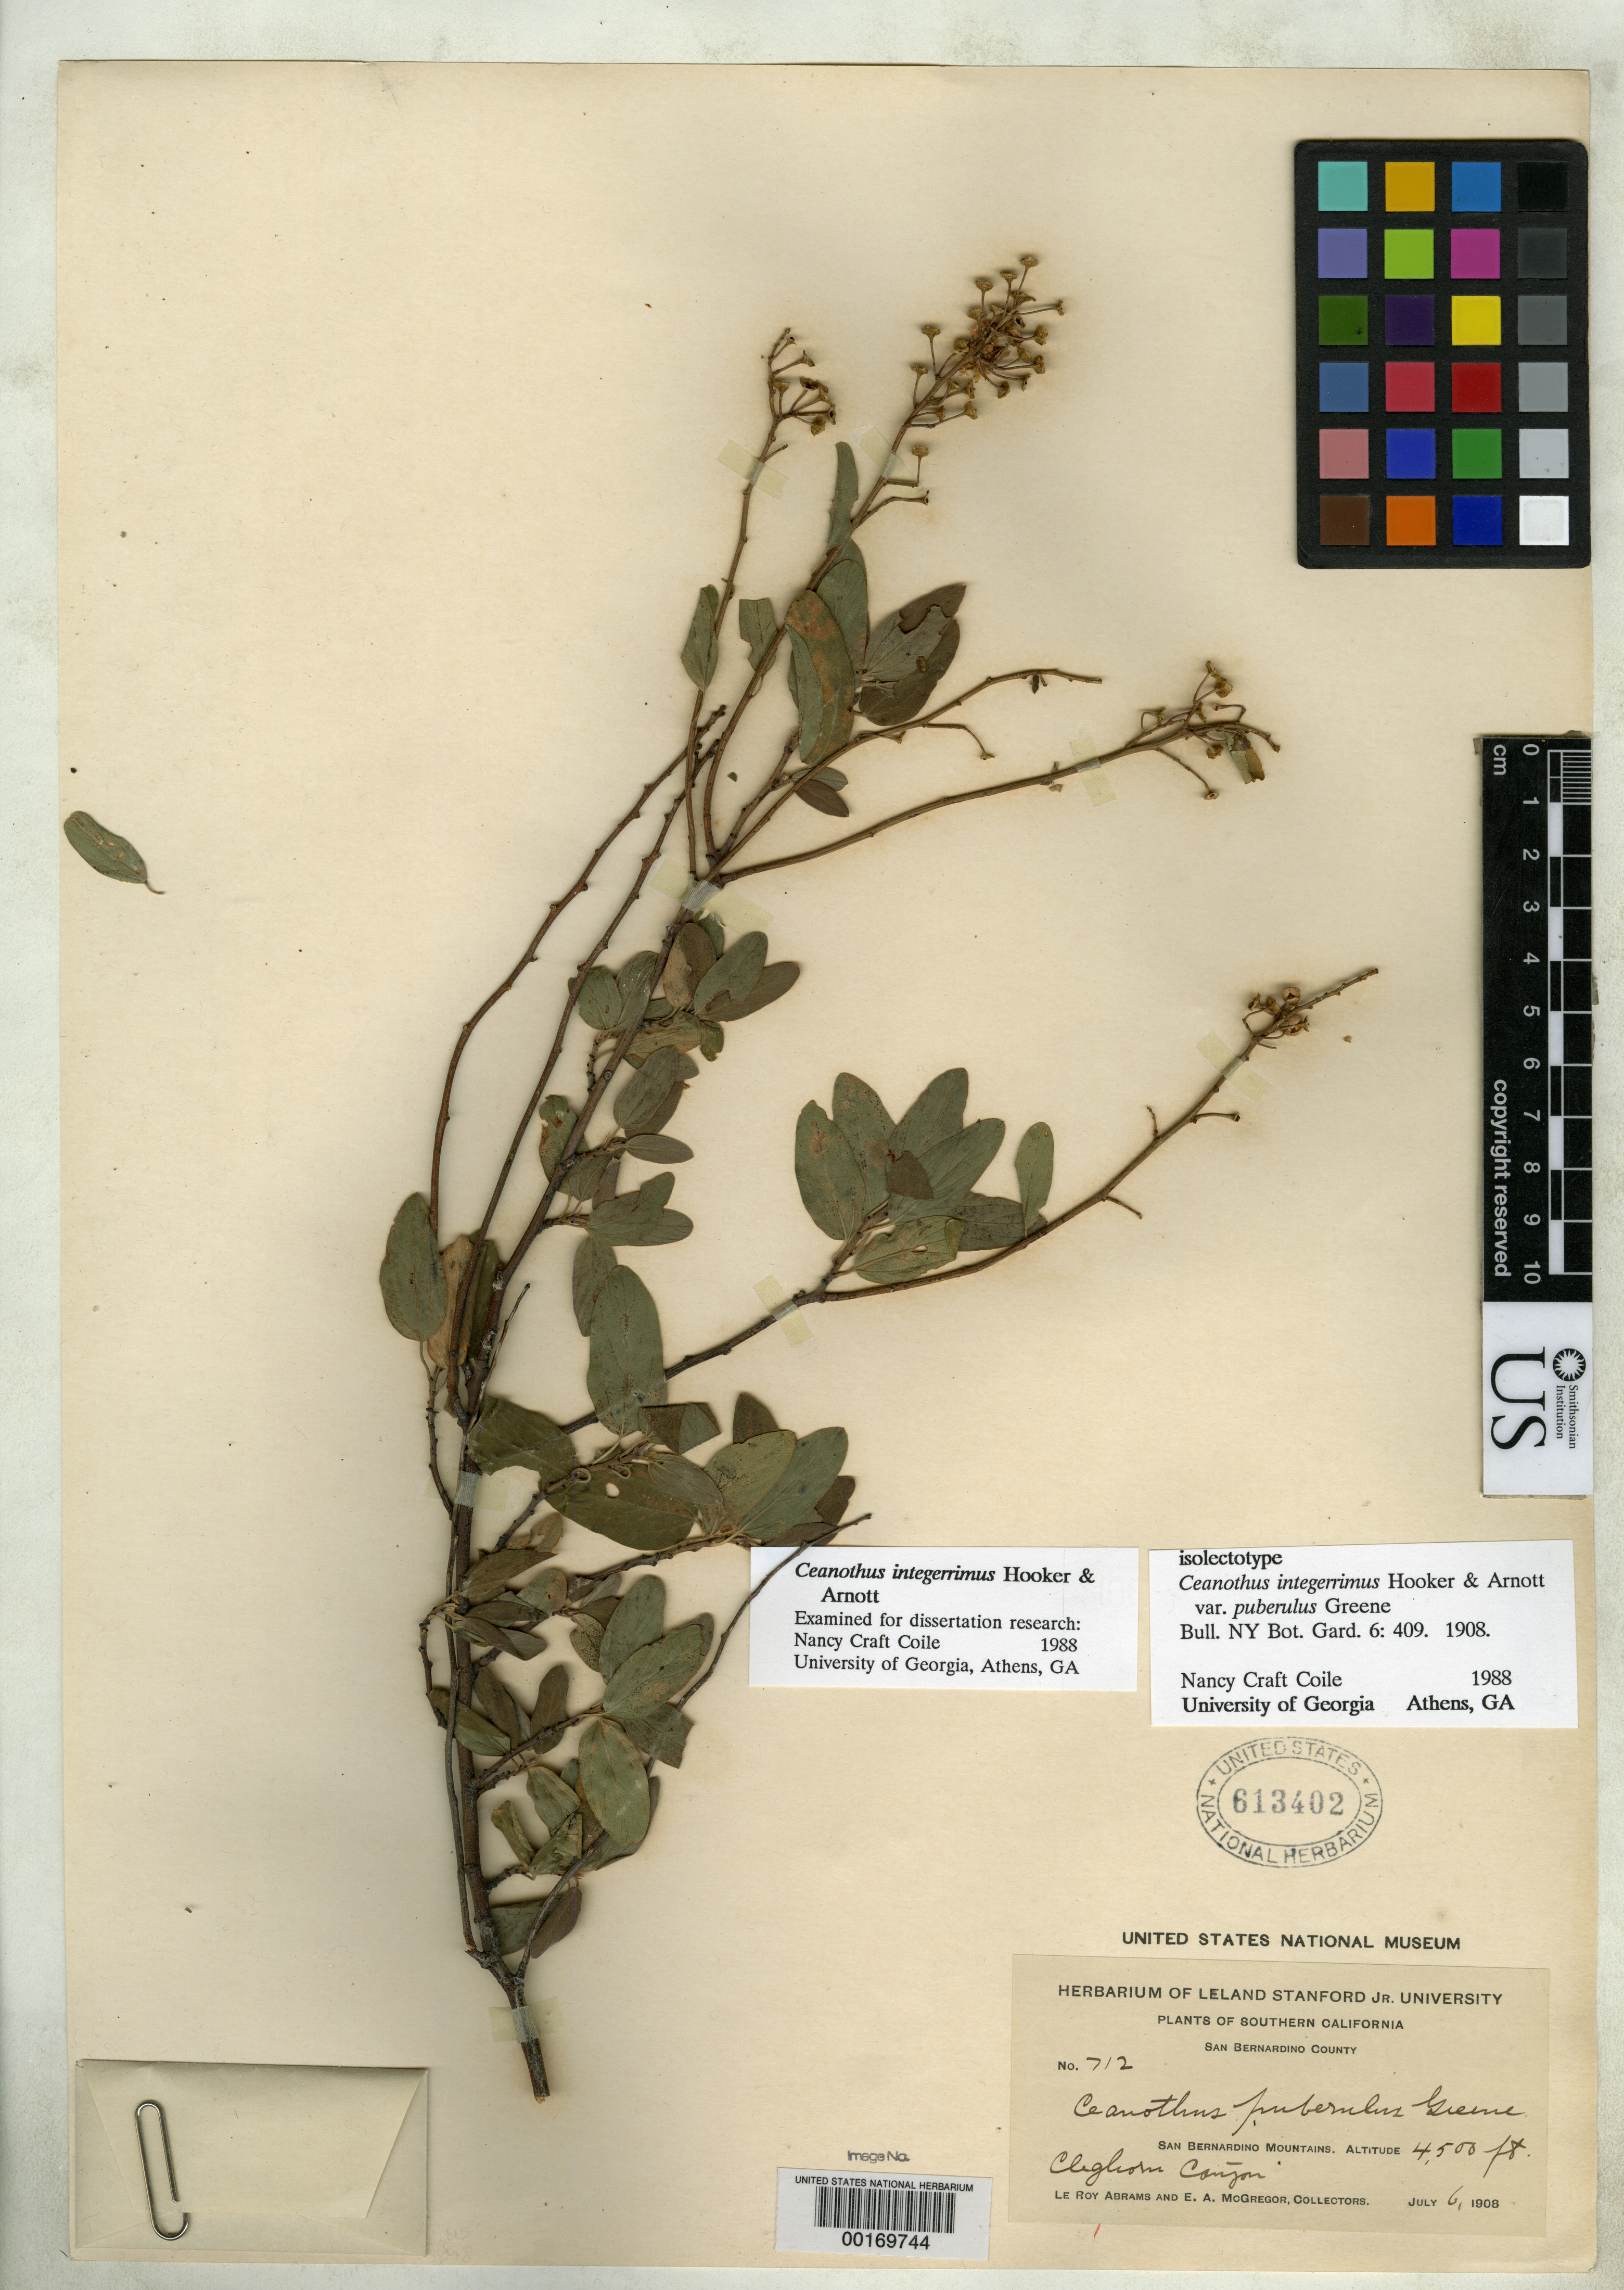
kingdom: Plantae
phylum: Tracheophyta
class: Magnoliopsida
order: Rosales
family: Rhamnaceae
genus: Ceanothus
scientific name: Ceanothus integerrimus var. puberulus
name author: Greene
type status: Isolectotype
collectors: L. Abrams & E. A. McGregor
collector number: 712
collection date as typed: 06 Jul 1908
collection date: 1908-07-06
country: United States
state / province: California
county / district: San Bernardino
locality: San Bernardino Mountains, Clighorn Canyon.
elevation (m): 1372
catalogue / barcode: US 613402